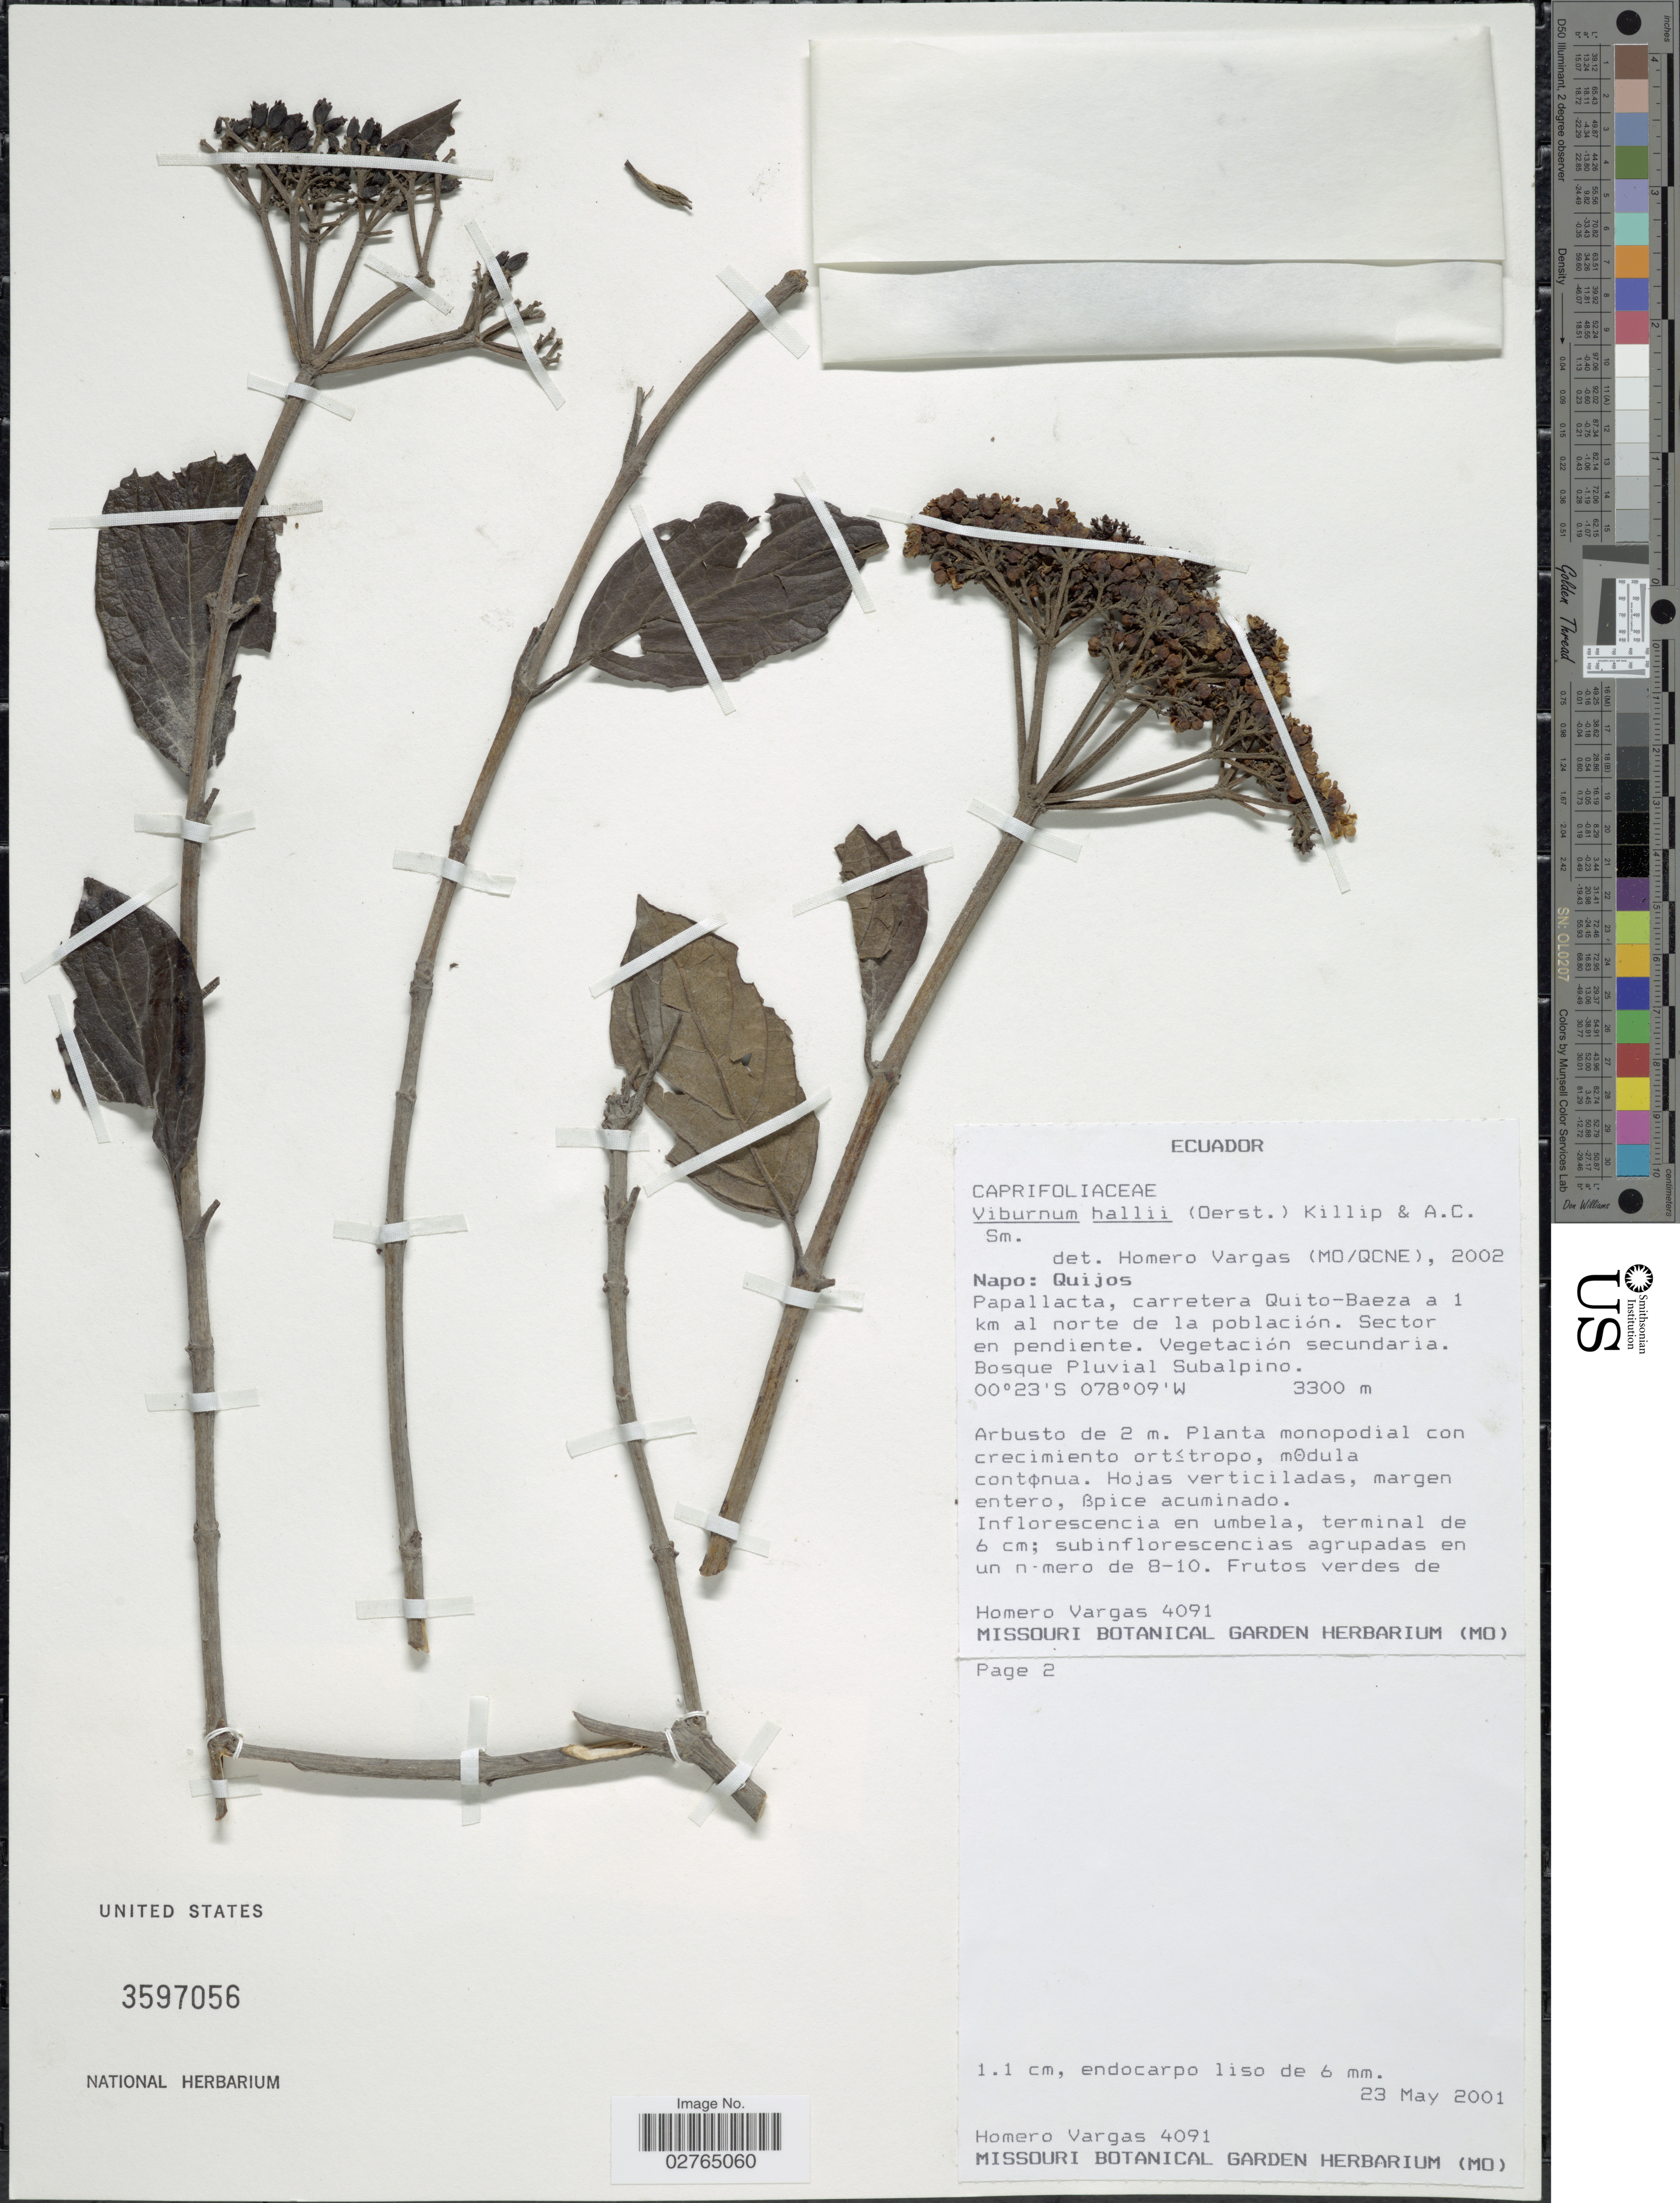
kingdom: Plantae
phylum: Tracheophyta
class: Magnoliopsida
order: Dipsacales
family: Viburnaceae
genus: Viburnum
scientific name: Viburnum hallii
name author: (Oerst.) Killip & A.C. Sm.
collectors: H. Vargas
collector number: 4091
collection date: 2001-05-23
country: Ecuador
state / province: Napo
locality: Quijos. Papallacta, carretera Quito-Baeza a 1 km al norte de la población.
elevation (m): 3300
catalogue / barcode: US 3597056